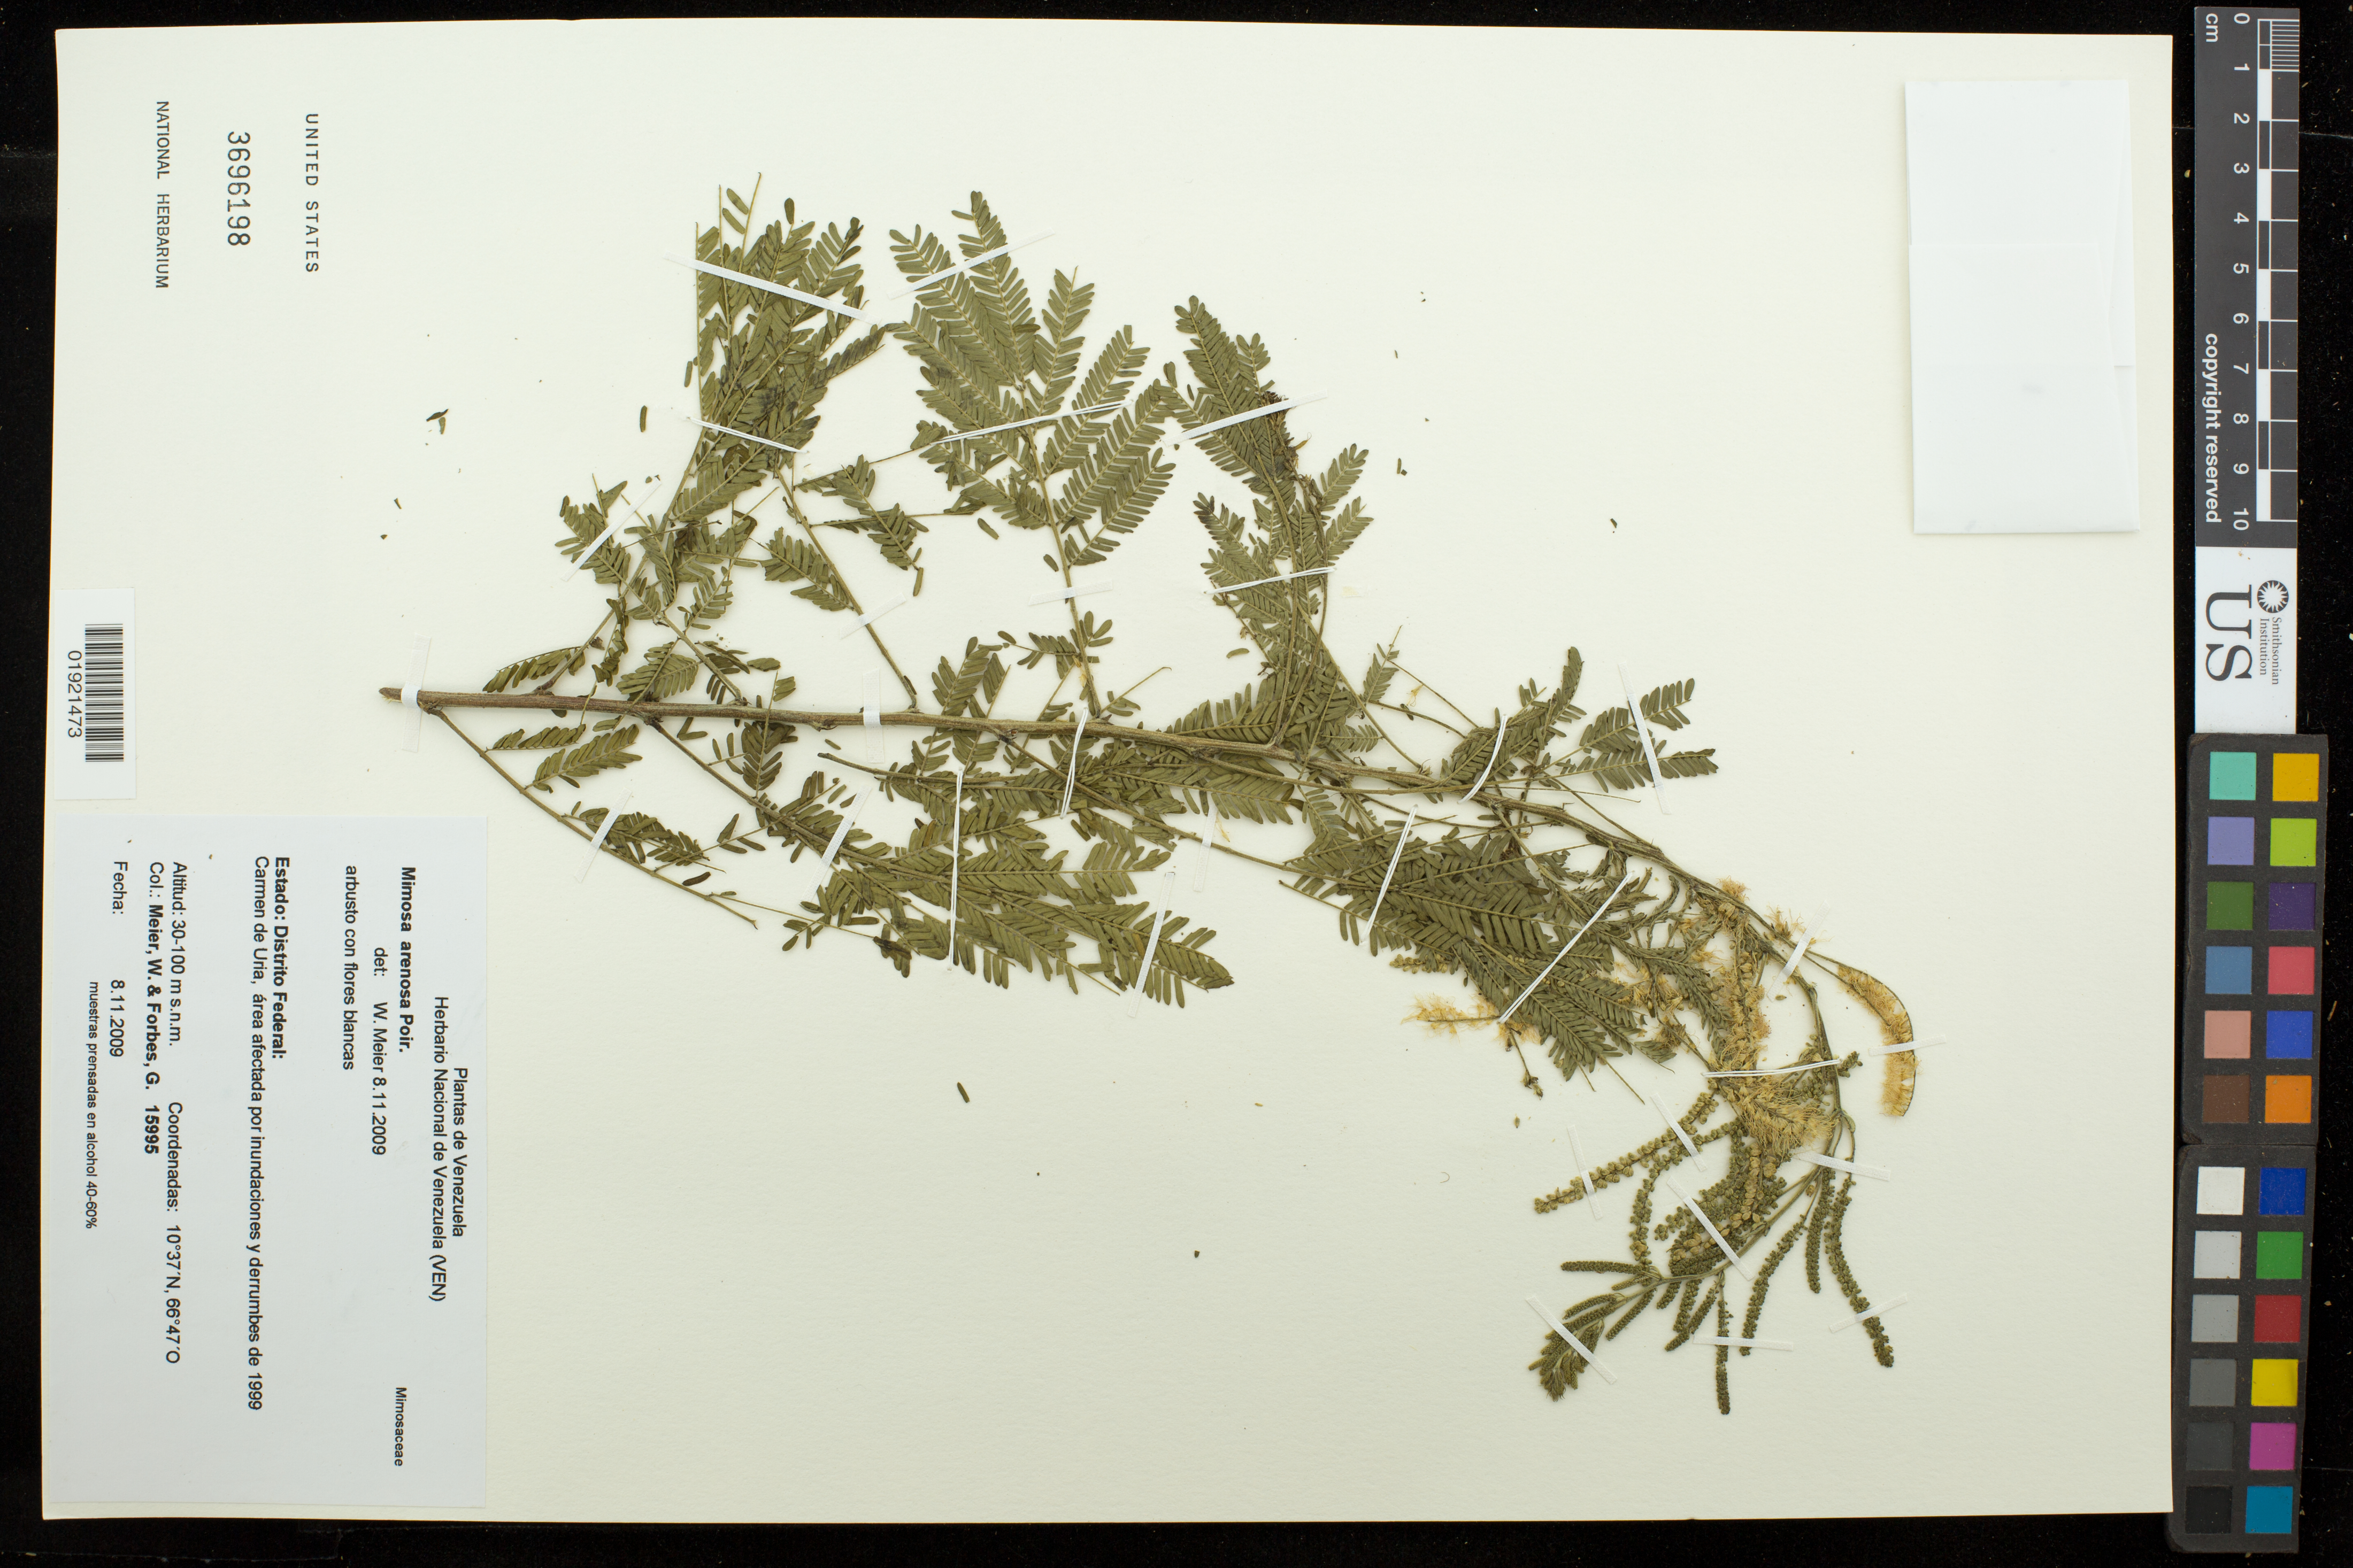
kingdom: Plantae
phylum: Tracheophyta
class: Magnoliopsida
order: Fabales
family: Fabaceae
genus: Mimosa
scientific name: Mimosa arenosa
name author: (Willd.) Poir.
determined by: Meier, Winfried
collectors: W. Meier & G. Forbes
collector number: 15995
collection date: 2009-11-08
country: Venezuela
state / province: Distrito Federal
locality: Carmen de Uria, area afectada por inundaciones y derrumbes de 1999.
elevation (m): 30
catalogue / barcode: US 3696198